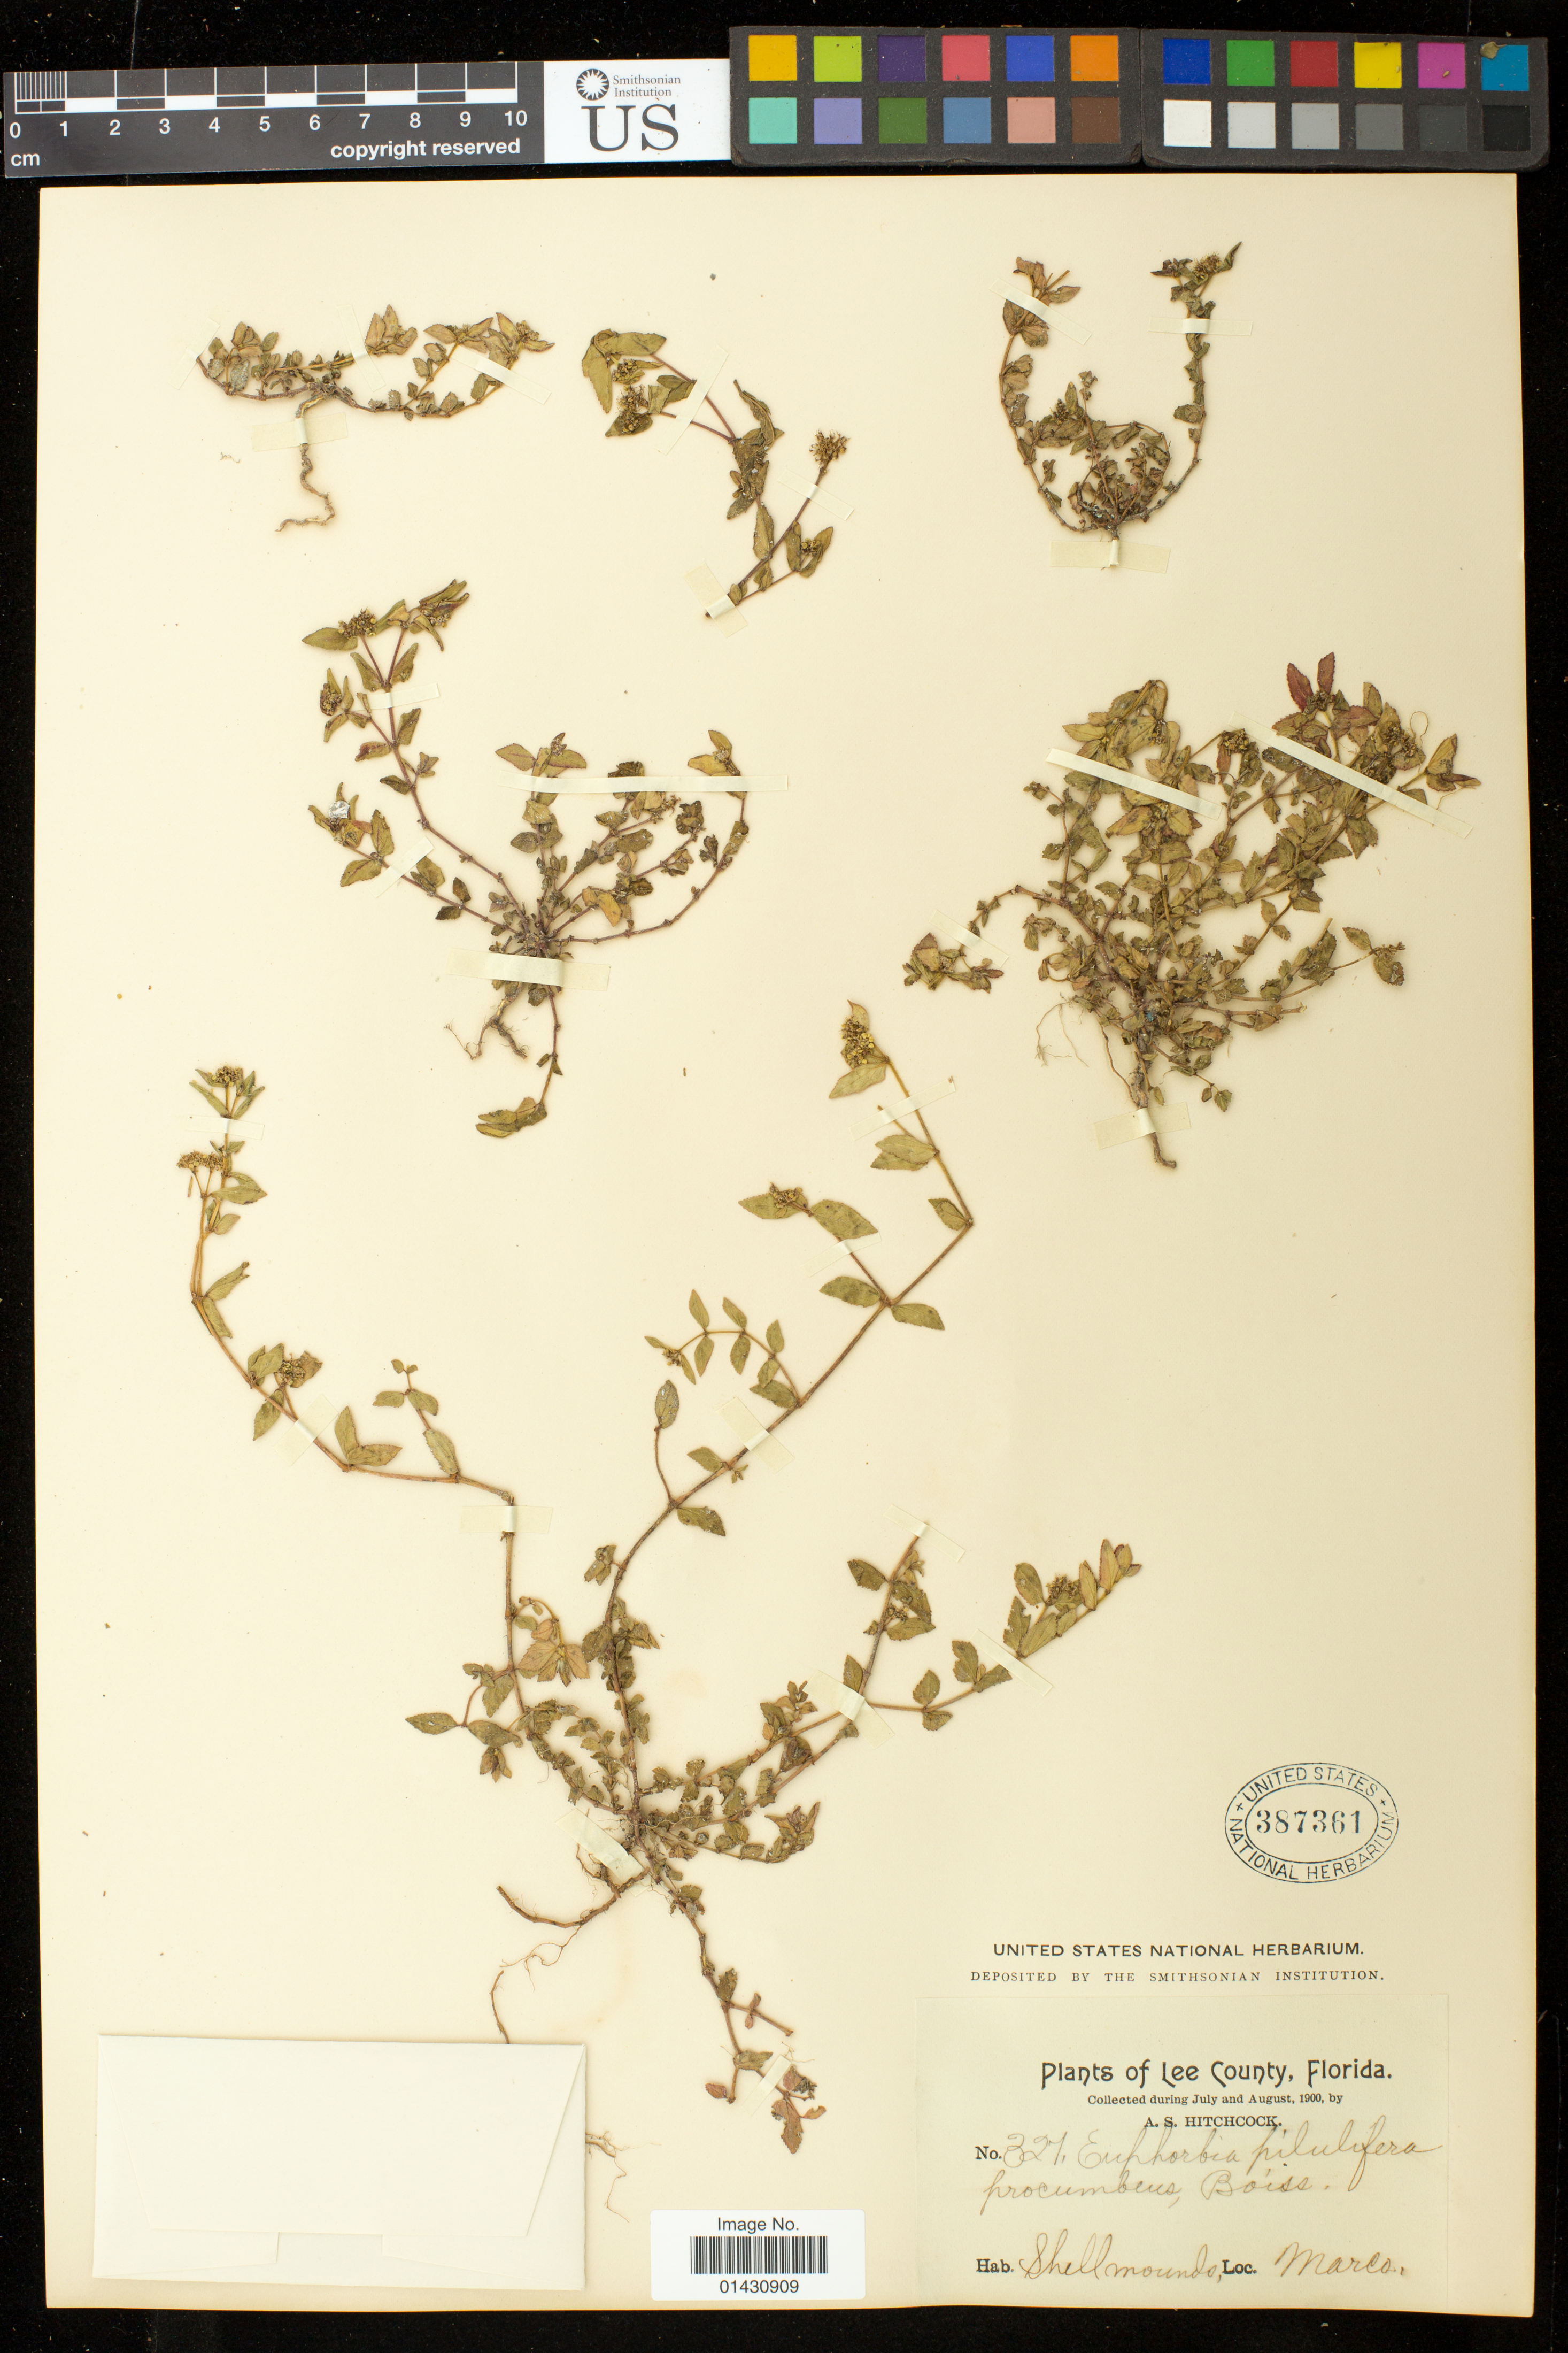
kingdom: Plantae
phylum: Tracheophyta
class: Magnoliopsida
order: Malpighiales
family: Euphorbiaceae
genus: Euphorbia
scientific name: Euphorbia ophthalmica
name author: Pers.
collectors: A. S. Hitchcock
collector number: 327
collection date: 1900-07,1900-08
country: United States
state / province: Florida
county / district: Collier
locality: Marco.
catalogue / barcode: US 387361